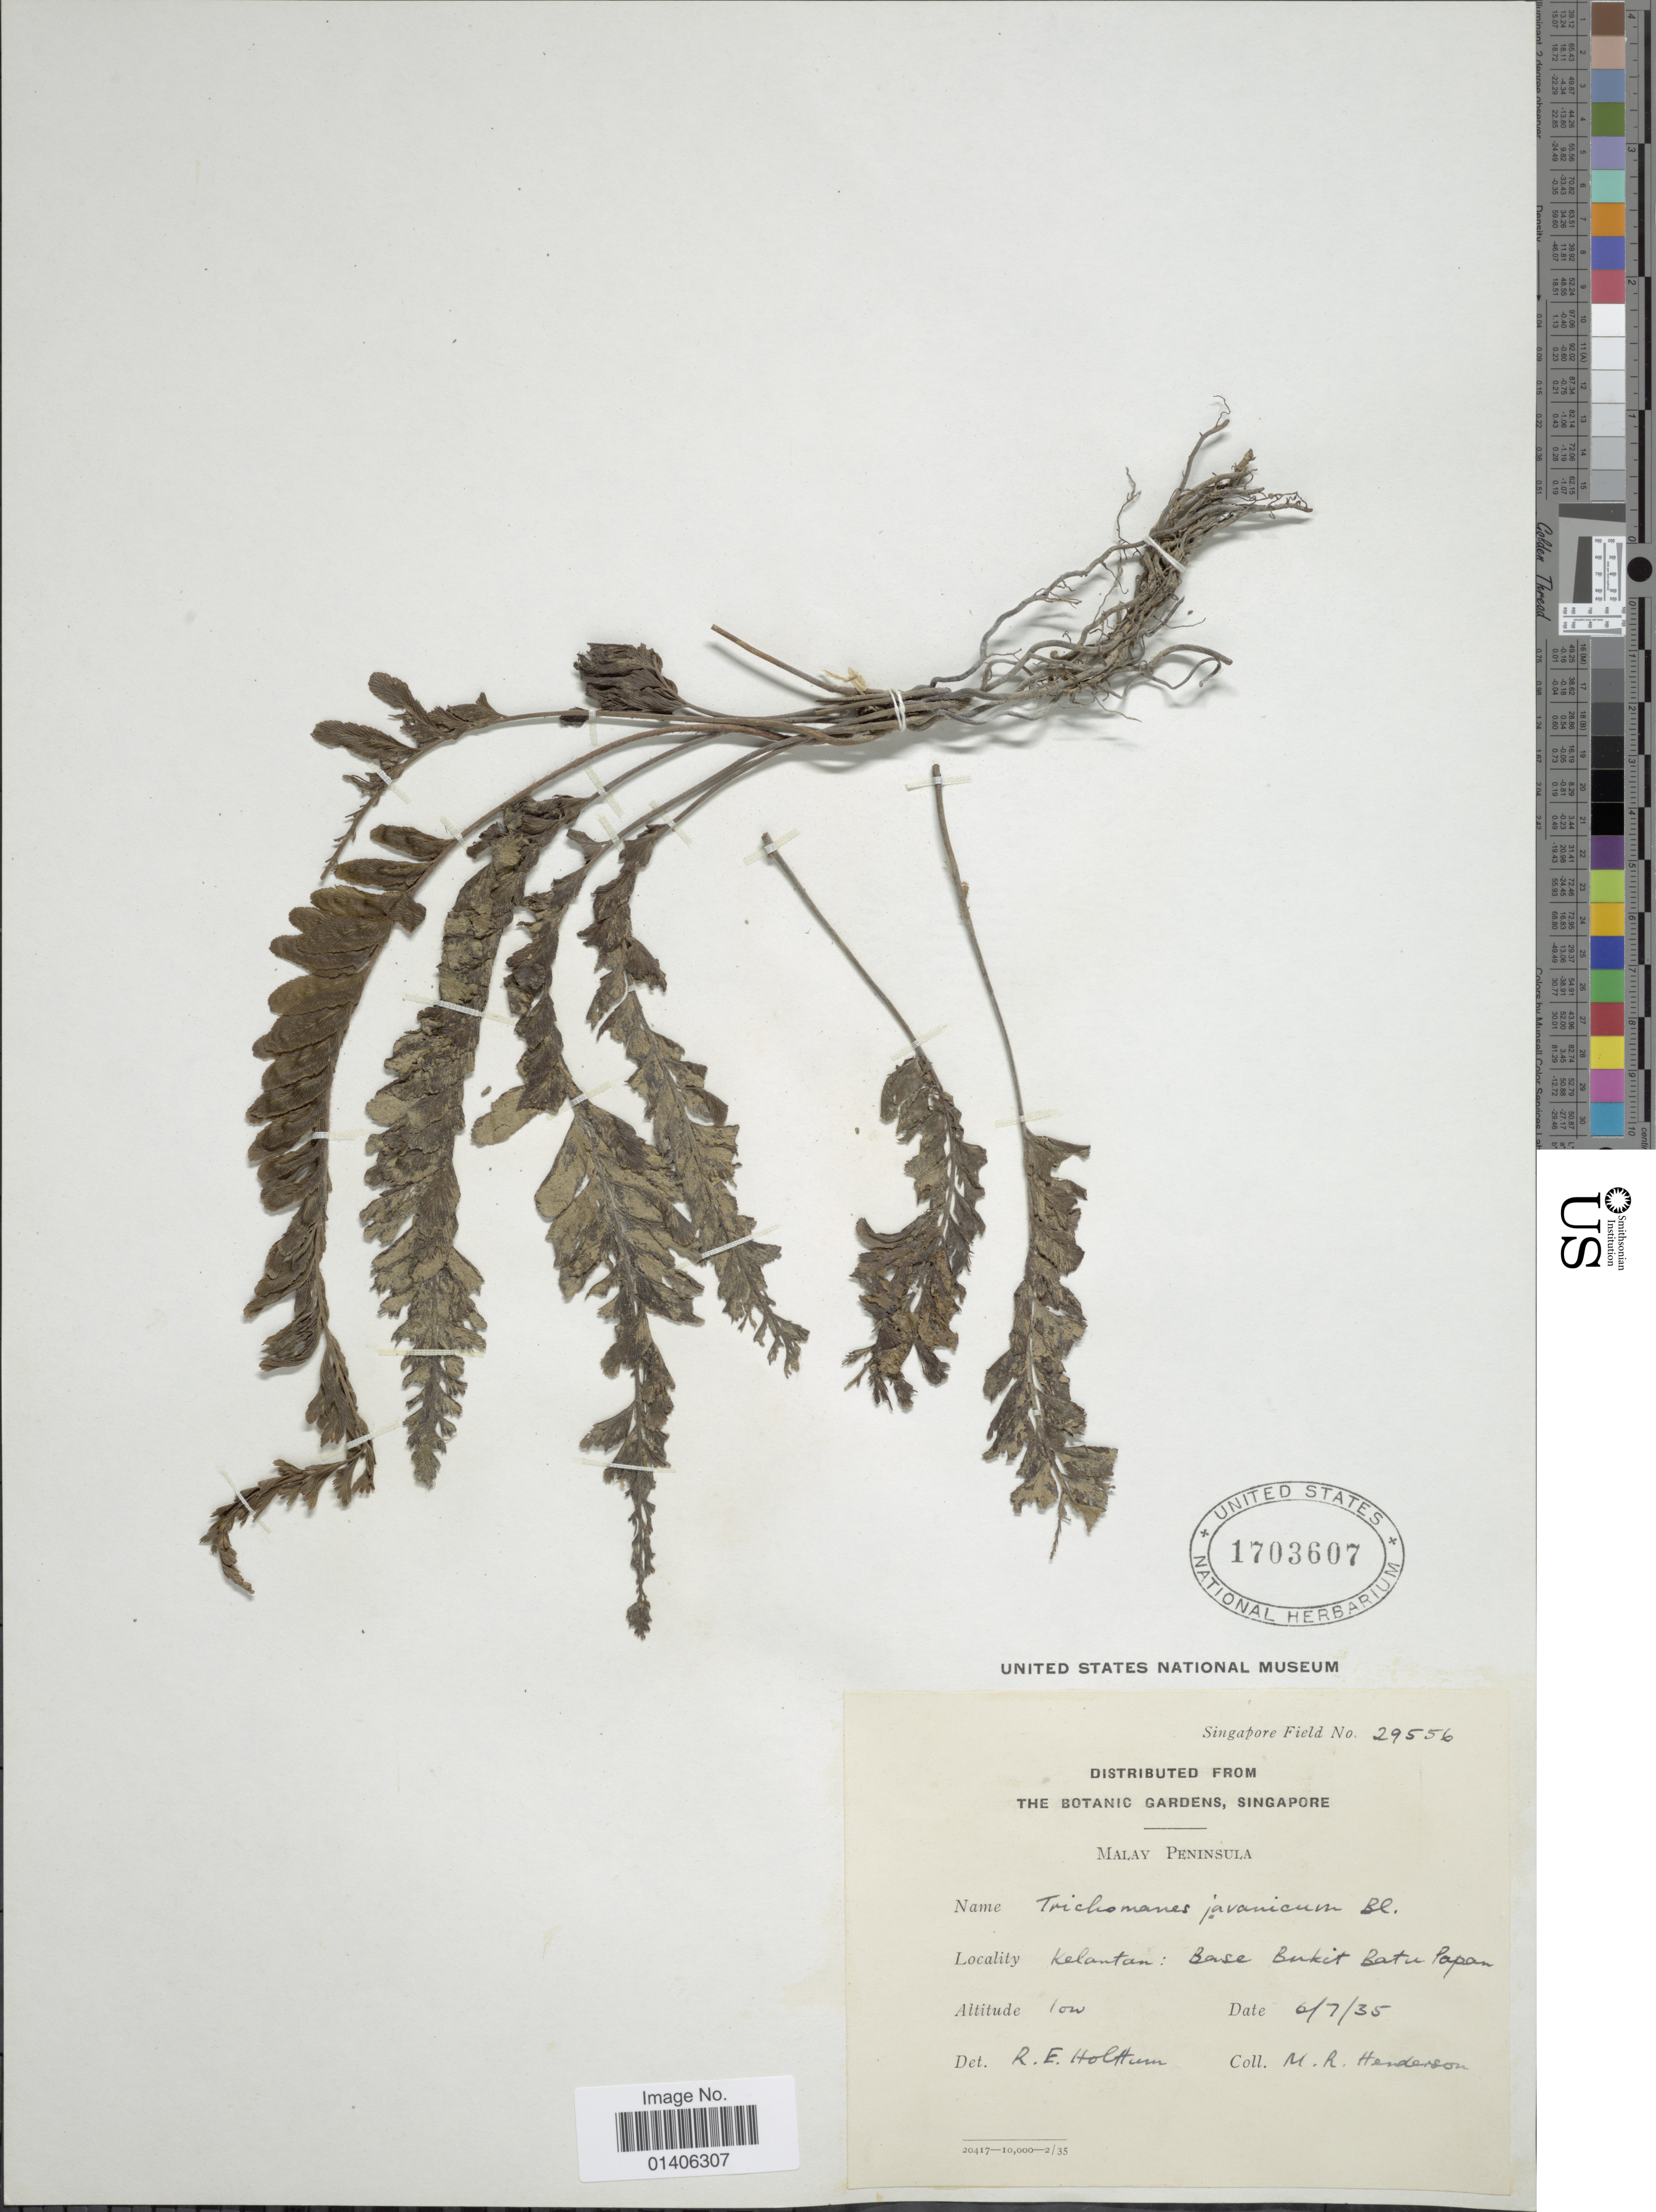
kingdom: Plantae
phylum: Tracheophyta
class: Polypodiopsida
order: Hymenophyllales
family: Hymenophyllaceae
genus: Cephalomanes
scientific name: Cephalomanes javanicum var. javanicum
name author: C. Presl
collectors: M. Henderson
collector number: Singapore Field 29556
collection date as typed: Transcribed d/m/y: 6/7/35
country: Malaysia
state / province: Kelantan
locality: Malay Peninsula, Base Bukit Batu Papan [interpreted]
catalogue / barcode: US 1703607